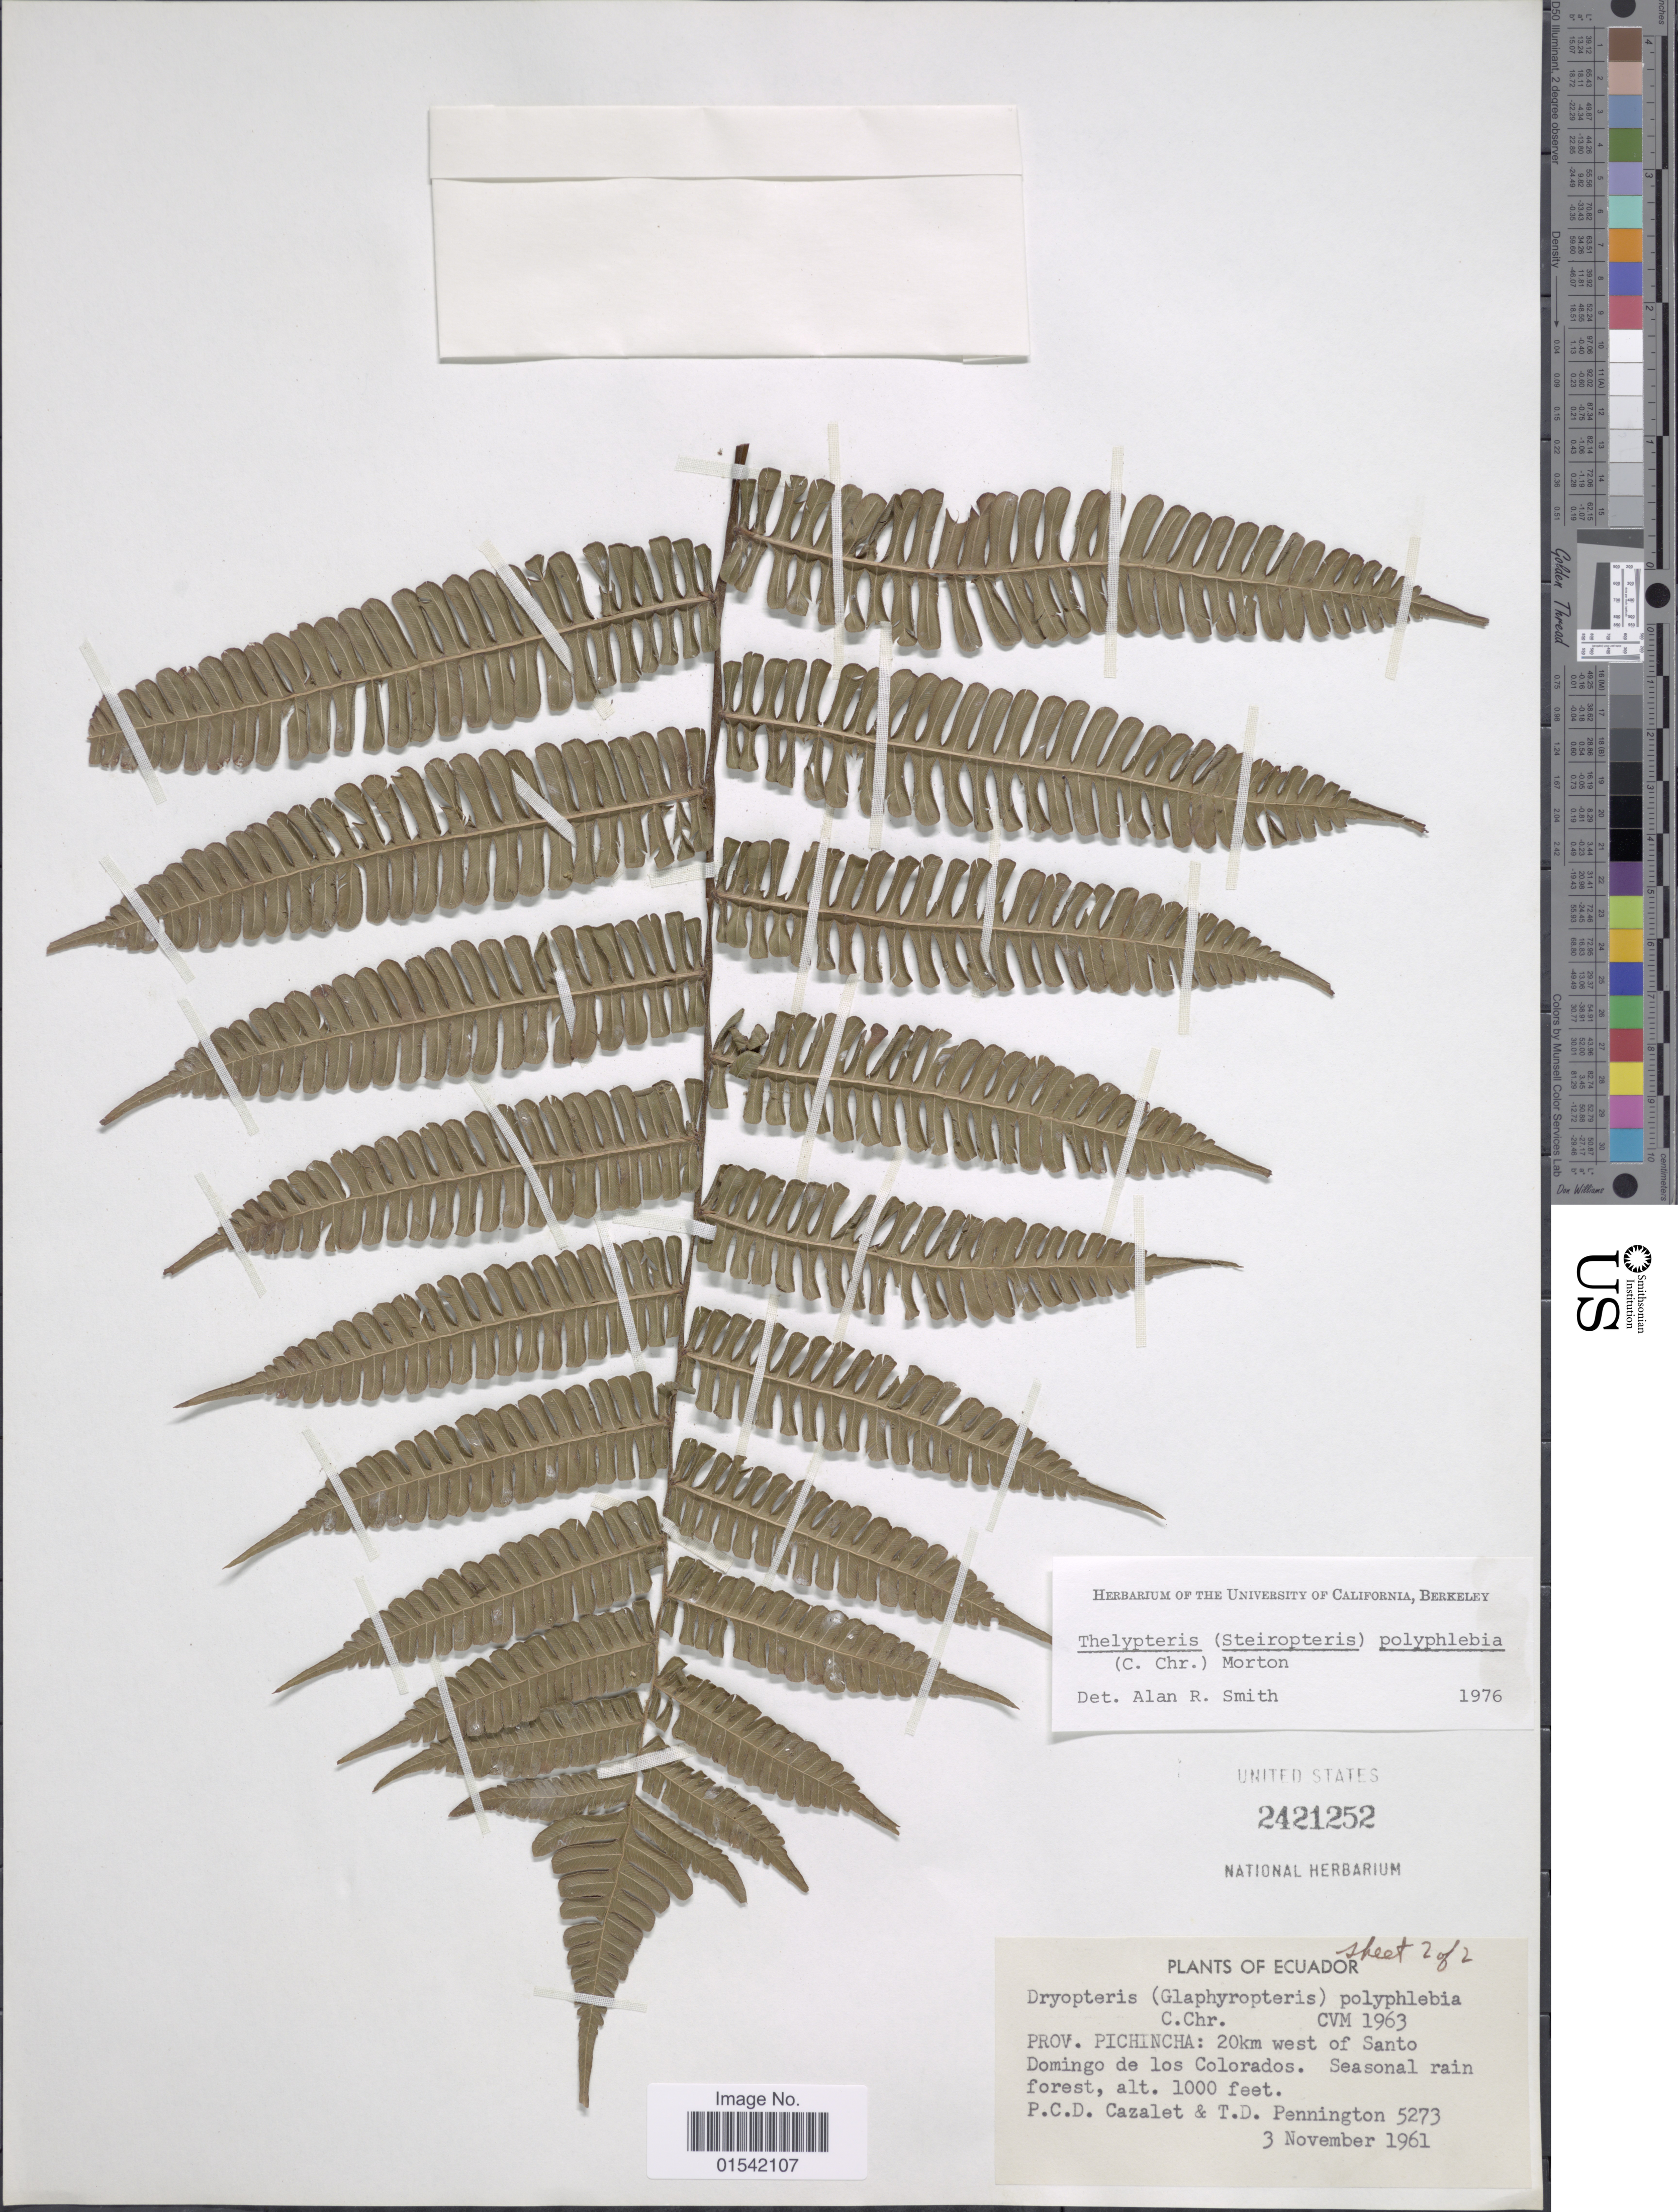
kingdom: Plantae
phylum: Tracheophyta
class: Polypodiopsida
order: Polypodiales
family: Thelypteridaceae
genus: Steiropteris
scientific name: Steiropteris polyphlebia (C. Chr.) comb. nov., ined. 2015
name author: (C. Chr.)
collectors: P. C. D. Cazalet & T. D. Pennington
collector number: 5273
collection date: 1961-11-03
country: Ecuador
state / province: Pichincha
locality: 20km west of Santo Domingo de los Colorados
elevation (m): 305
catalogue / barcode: US 2421252